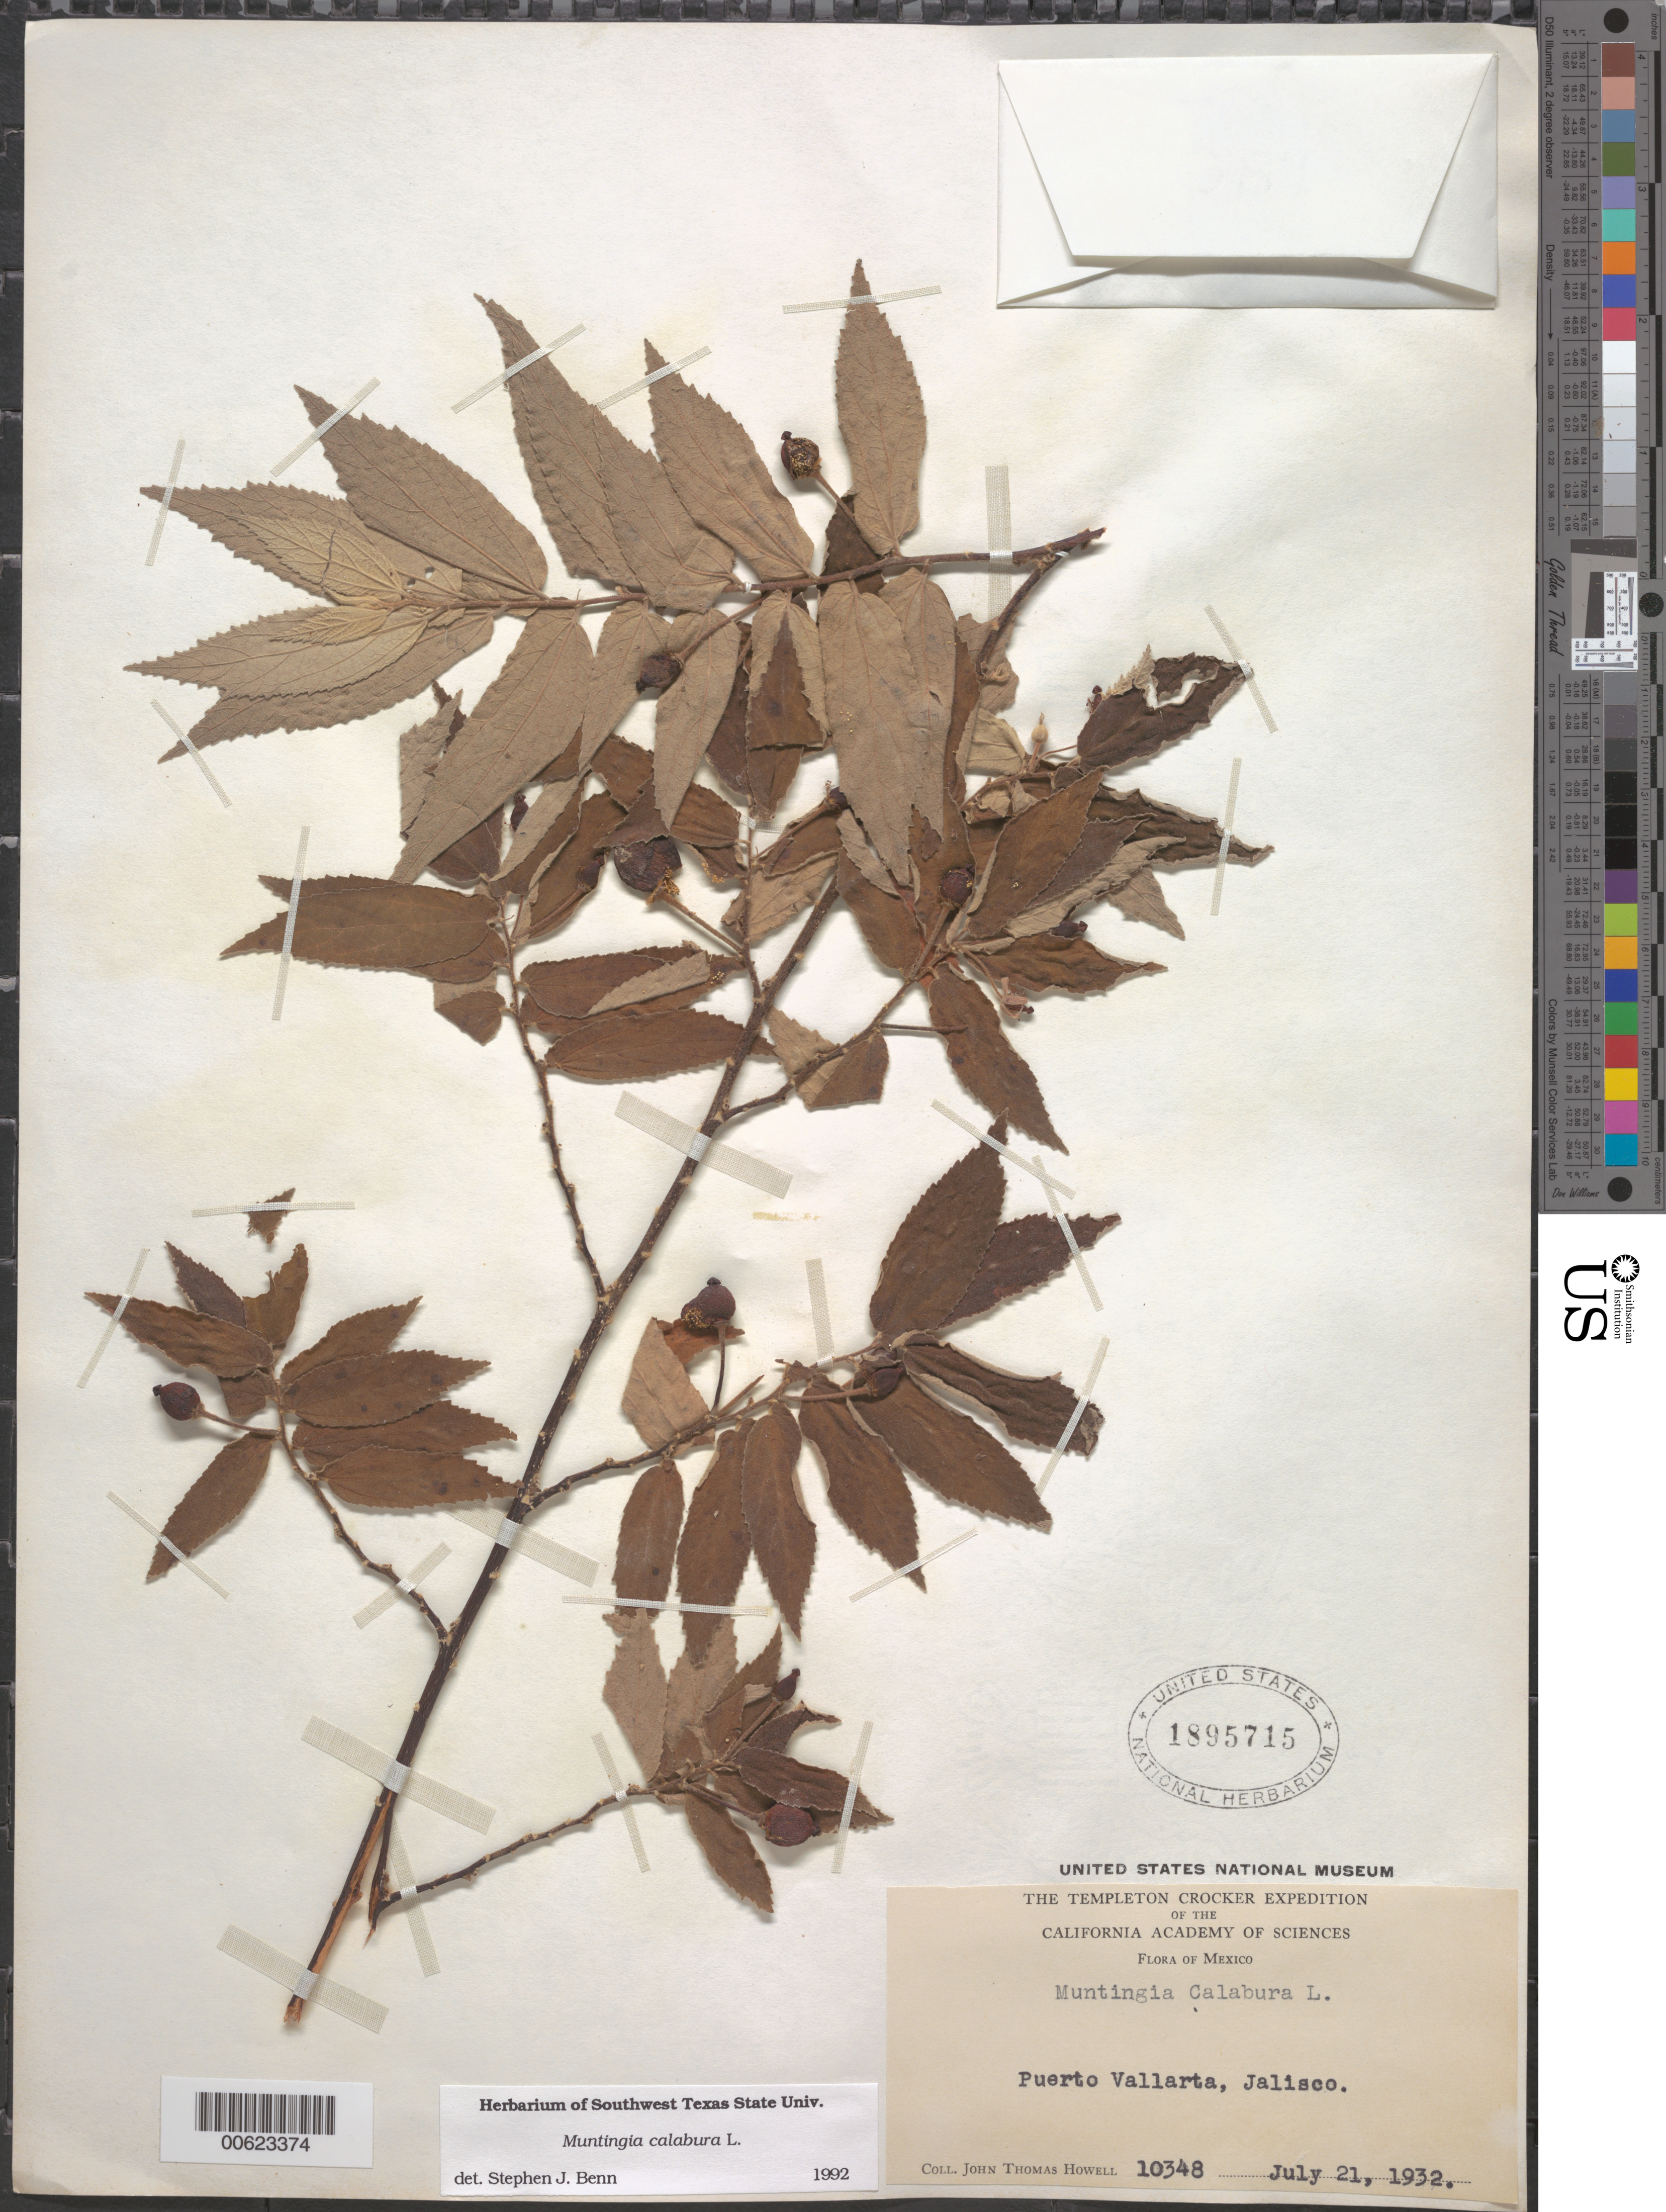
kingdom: Plantae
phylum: Tracheophyta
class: Magnoliopsida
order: Malvales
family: Muntingiaceae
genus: Muntingia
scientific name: Muntingia calabura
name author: L.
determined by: Benn, S. J.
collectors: J. T. Howell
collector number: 10348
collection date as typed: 21 Jul 1932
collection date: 1932-07-21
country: Mexico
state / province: Jalisco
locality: Puerto Vallarta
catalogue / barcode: US 1895715